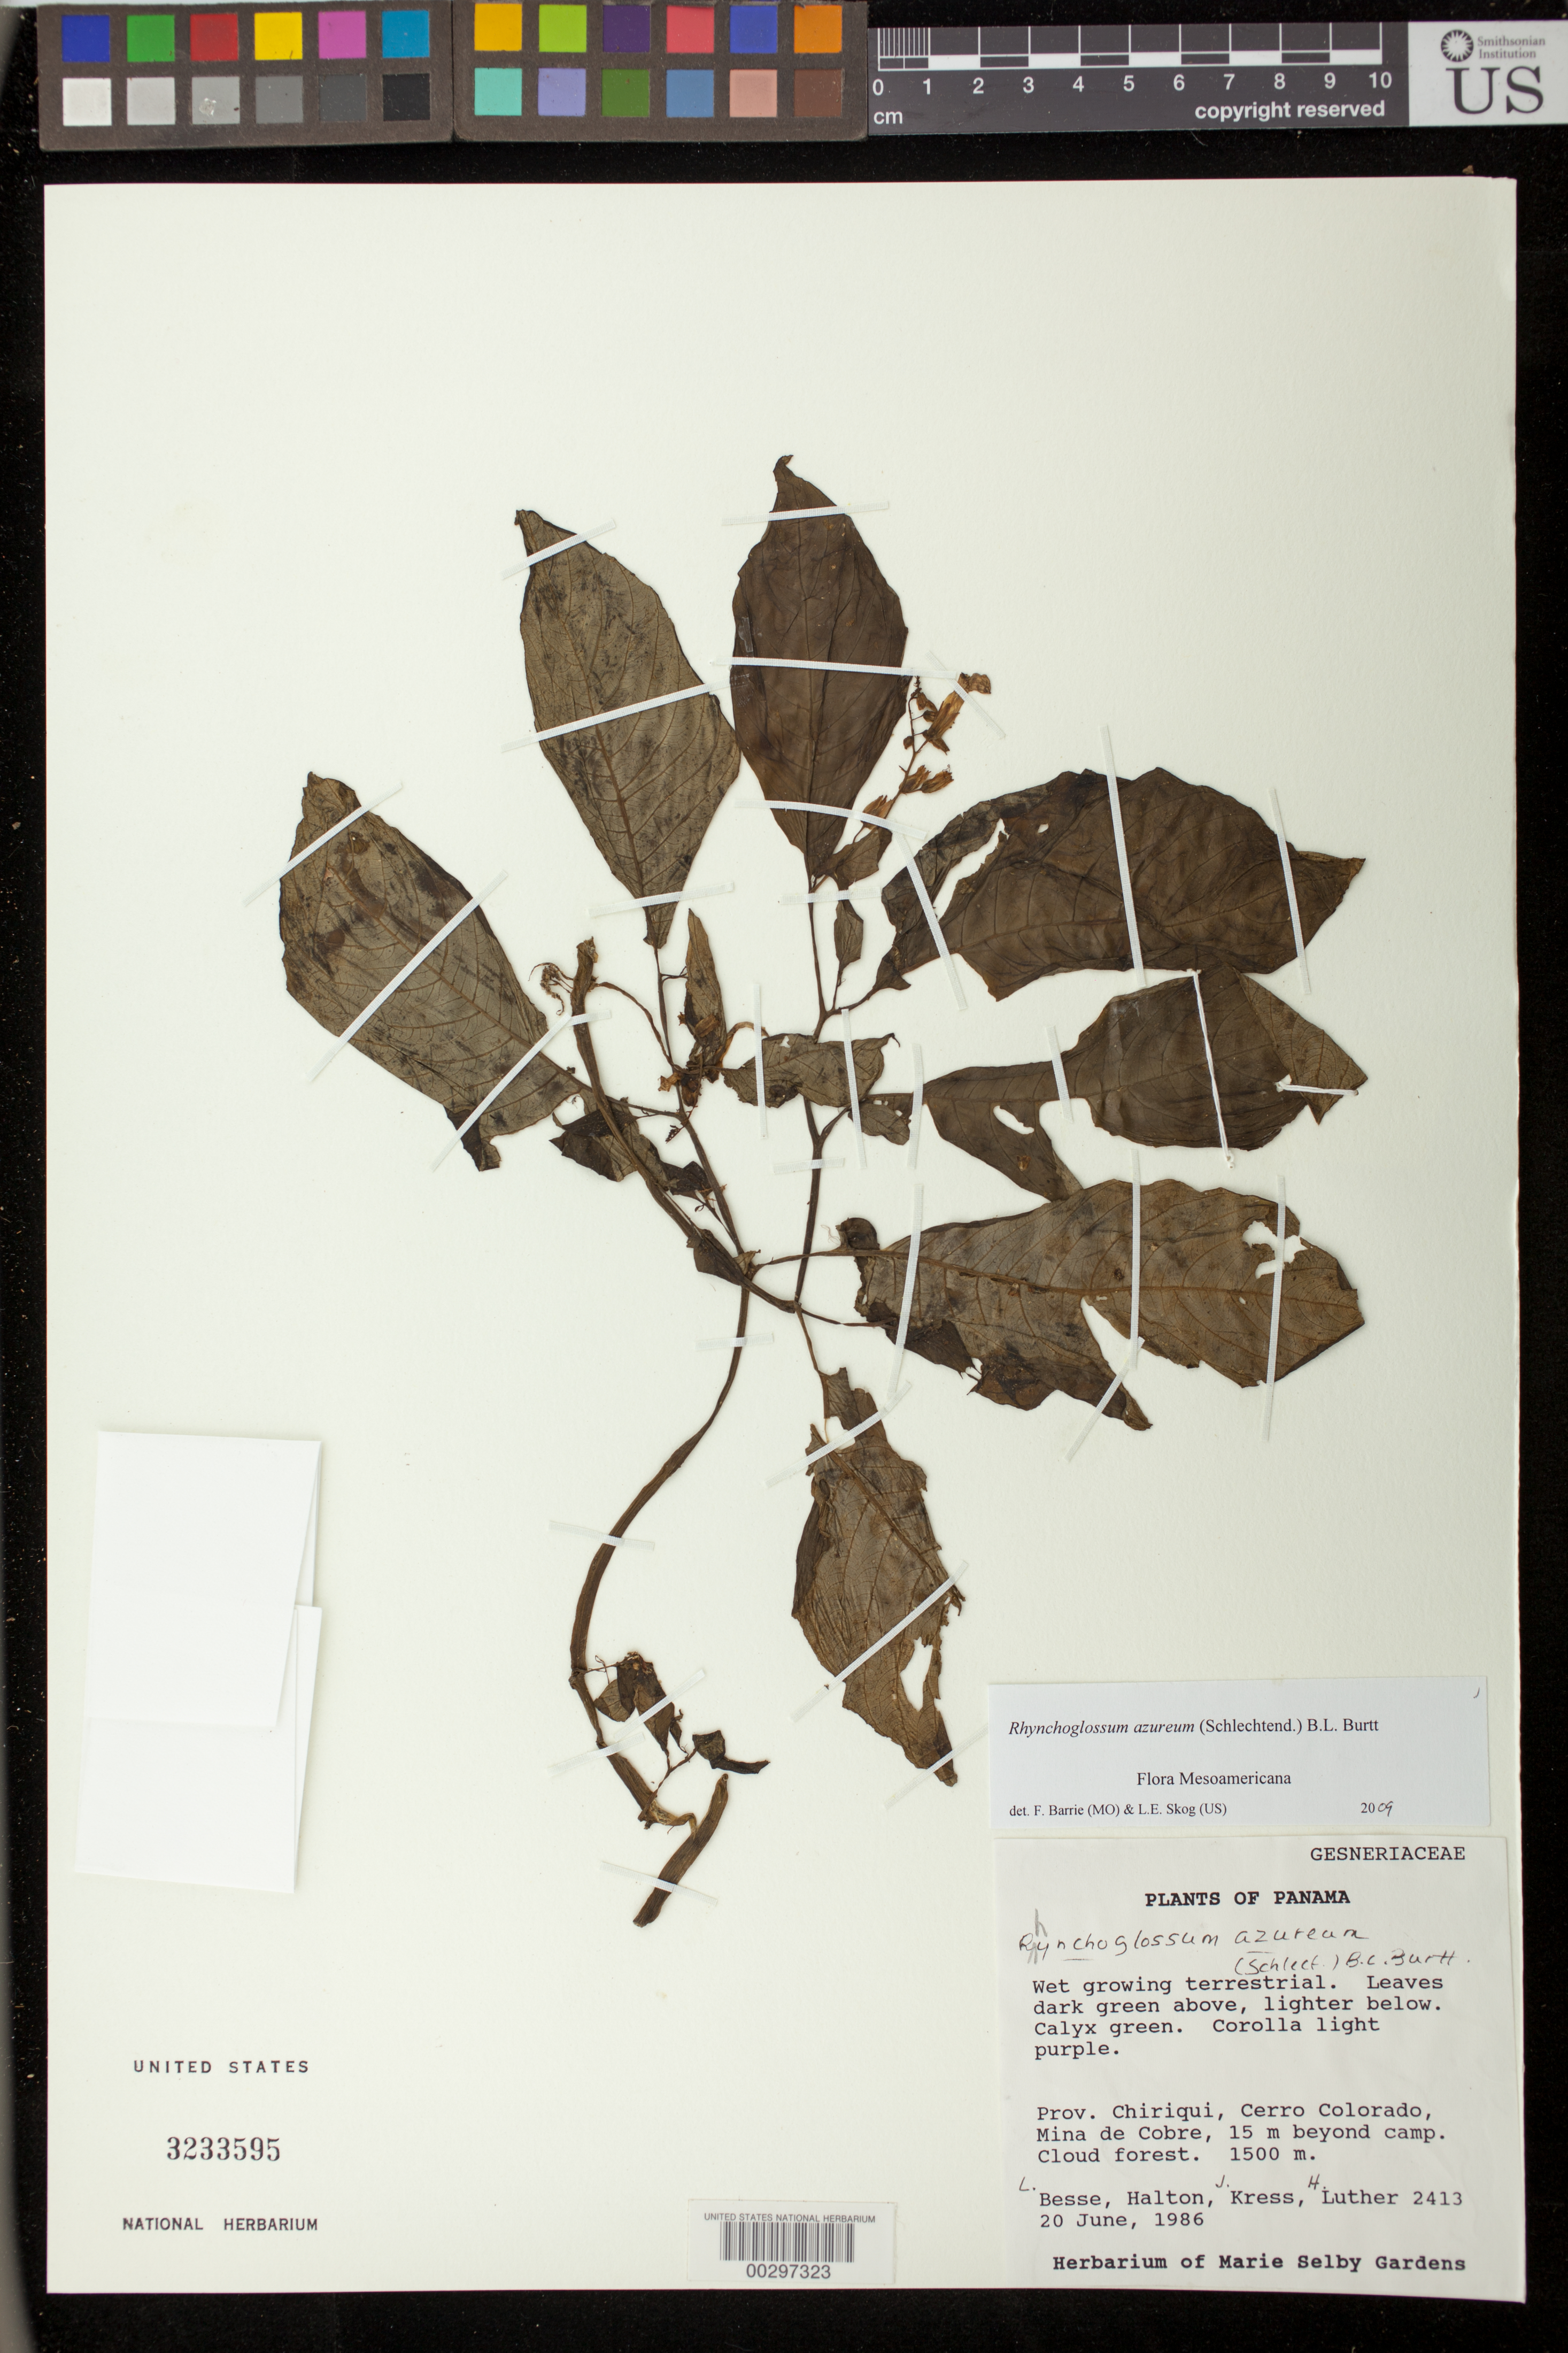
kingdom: Plantae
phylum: Tracheophyta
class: Magnoliopsida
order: Lamiales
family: Gesneriaceae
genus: Rhynchoglossum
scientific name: Rhynchoglossum azureum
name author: (Schltdl.) B.L. Burtt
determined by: Barrie, F. R.; Skog, Laurence E.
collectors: L. Besse, J. Halton, W. J. Kress & Harry E. Luther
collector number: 2413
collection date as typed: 20 Jun 1986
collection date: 1986-06-20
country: Panama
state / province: Chiriquí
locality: Cerro Colorado, Mina de Cobre, 15 m beyond camp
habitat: Cloud forest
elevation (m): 1500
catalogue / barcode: US 3233595